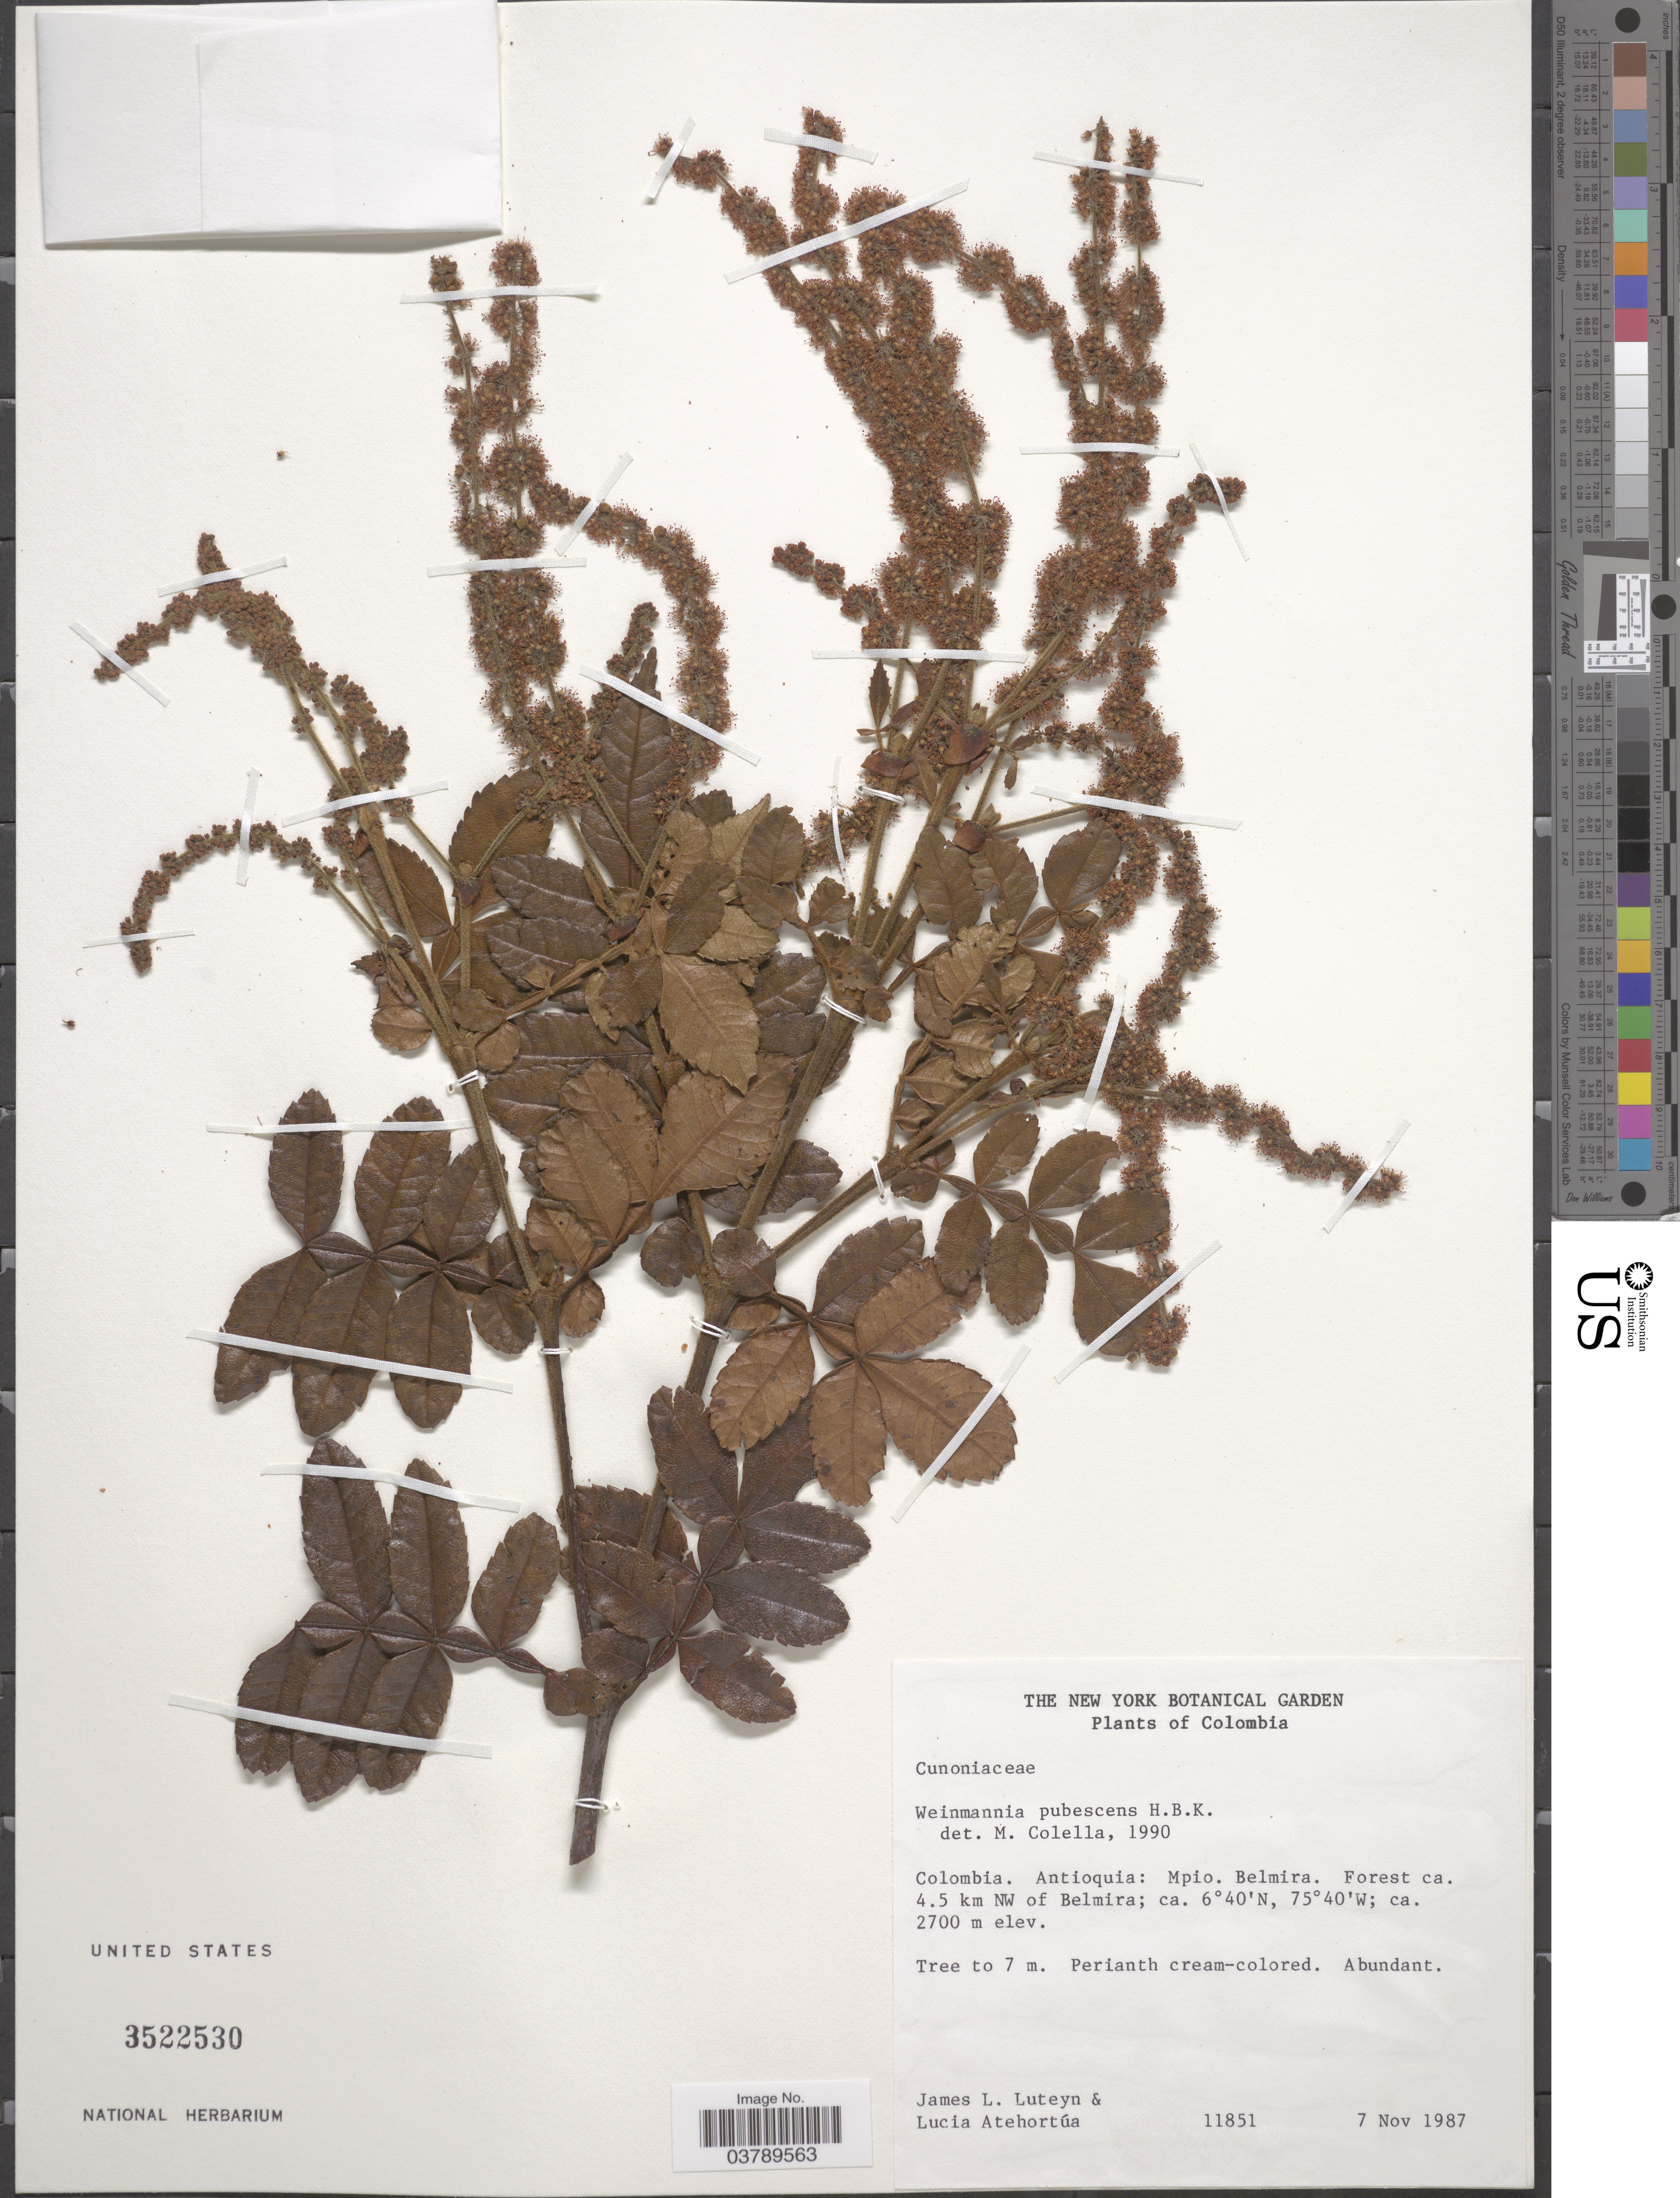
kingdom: Plantae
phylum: Tracheophyta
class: Magnoliopsida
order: Oxalidales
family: Cunoniaceae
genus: Weinmannia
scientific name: Weinmannia pubescens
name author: Kunth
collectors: J. L. Luteyn & L. Atehortúa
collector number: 11851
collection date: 1987-11-07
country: Colombia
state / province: Antioquia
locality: Mpio. Belmira. Forest ca. 4.5 km NW of Belmira.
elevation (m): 2700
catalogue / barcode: US 3522530